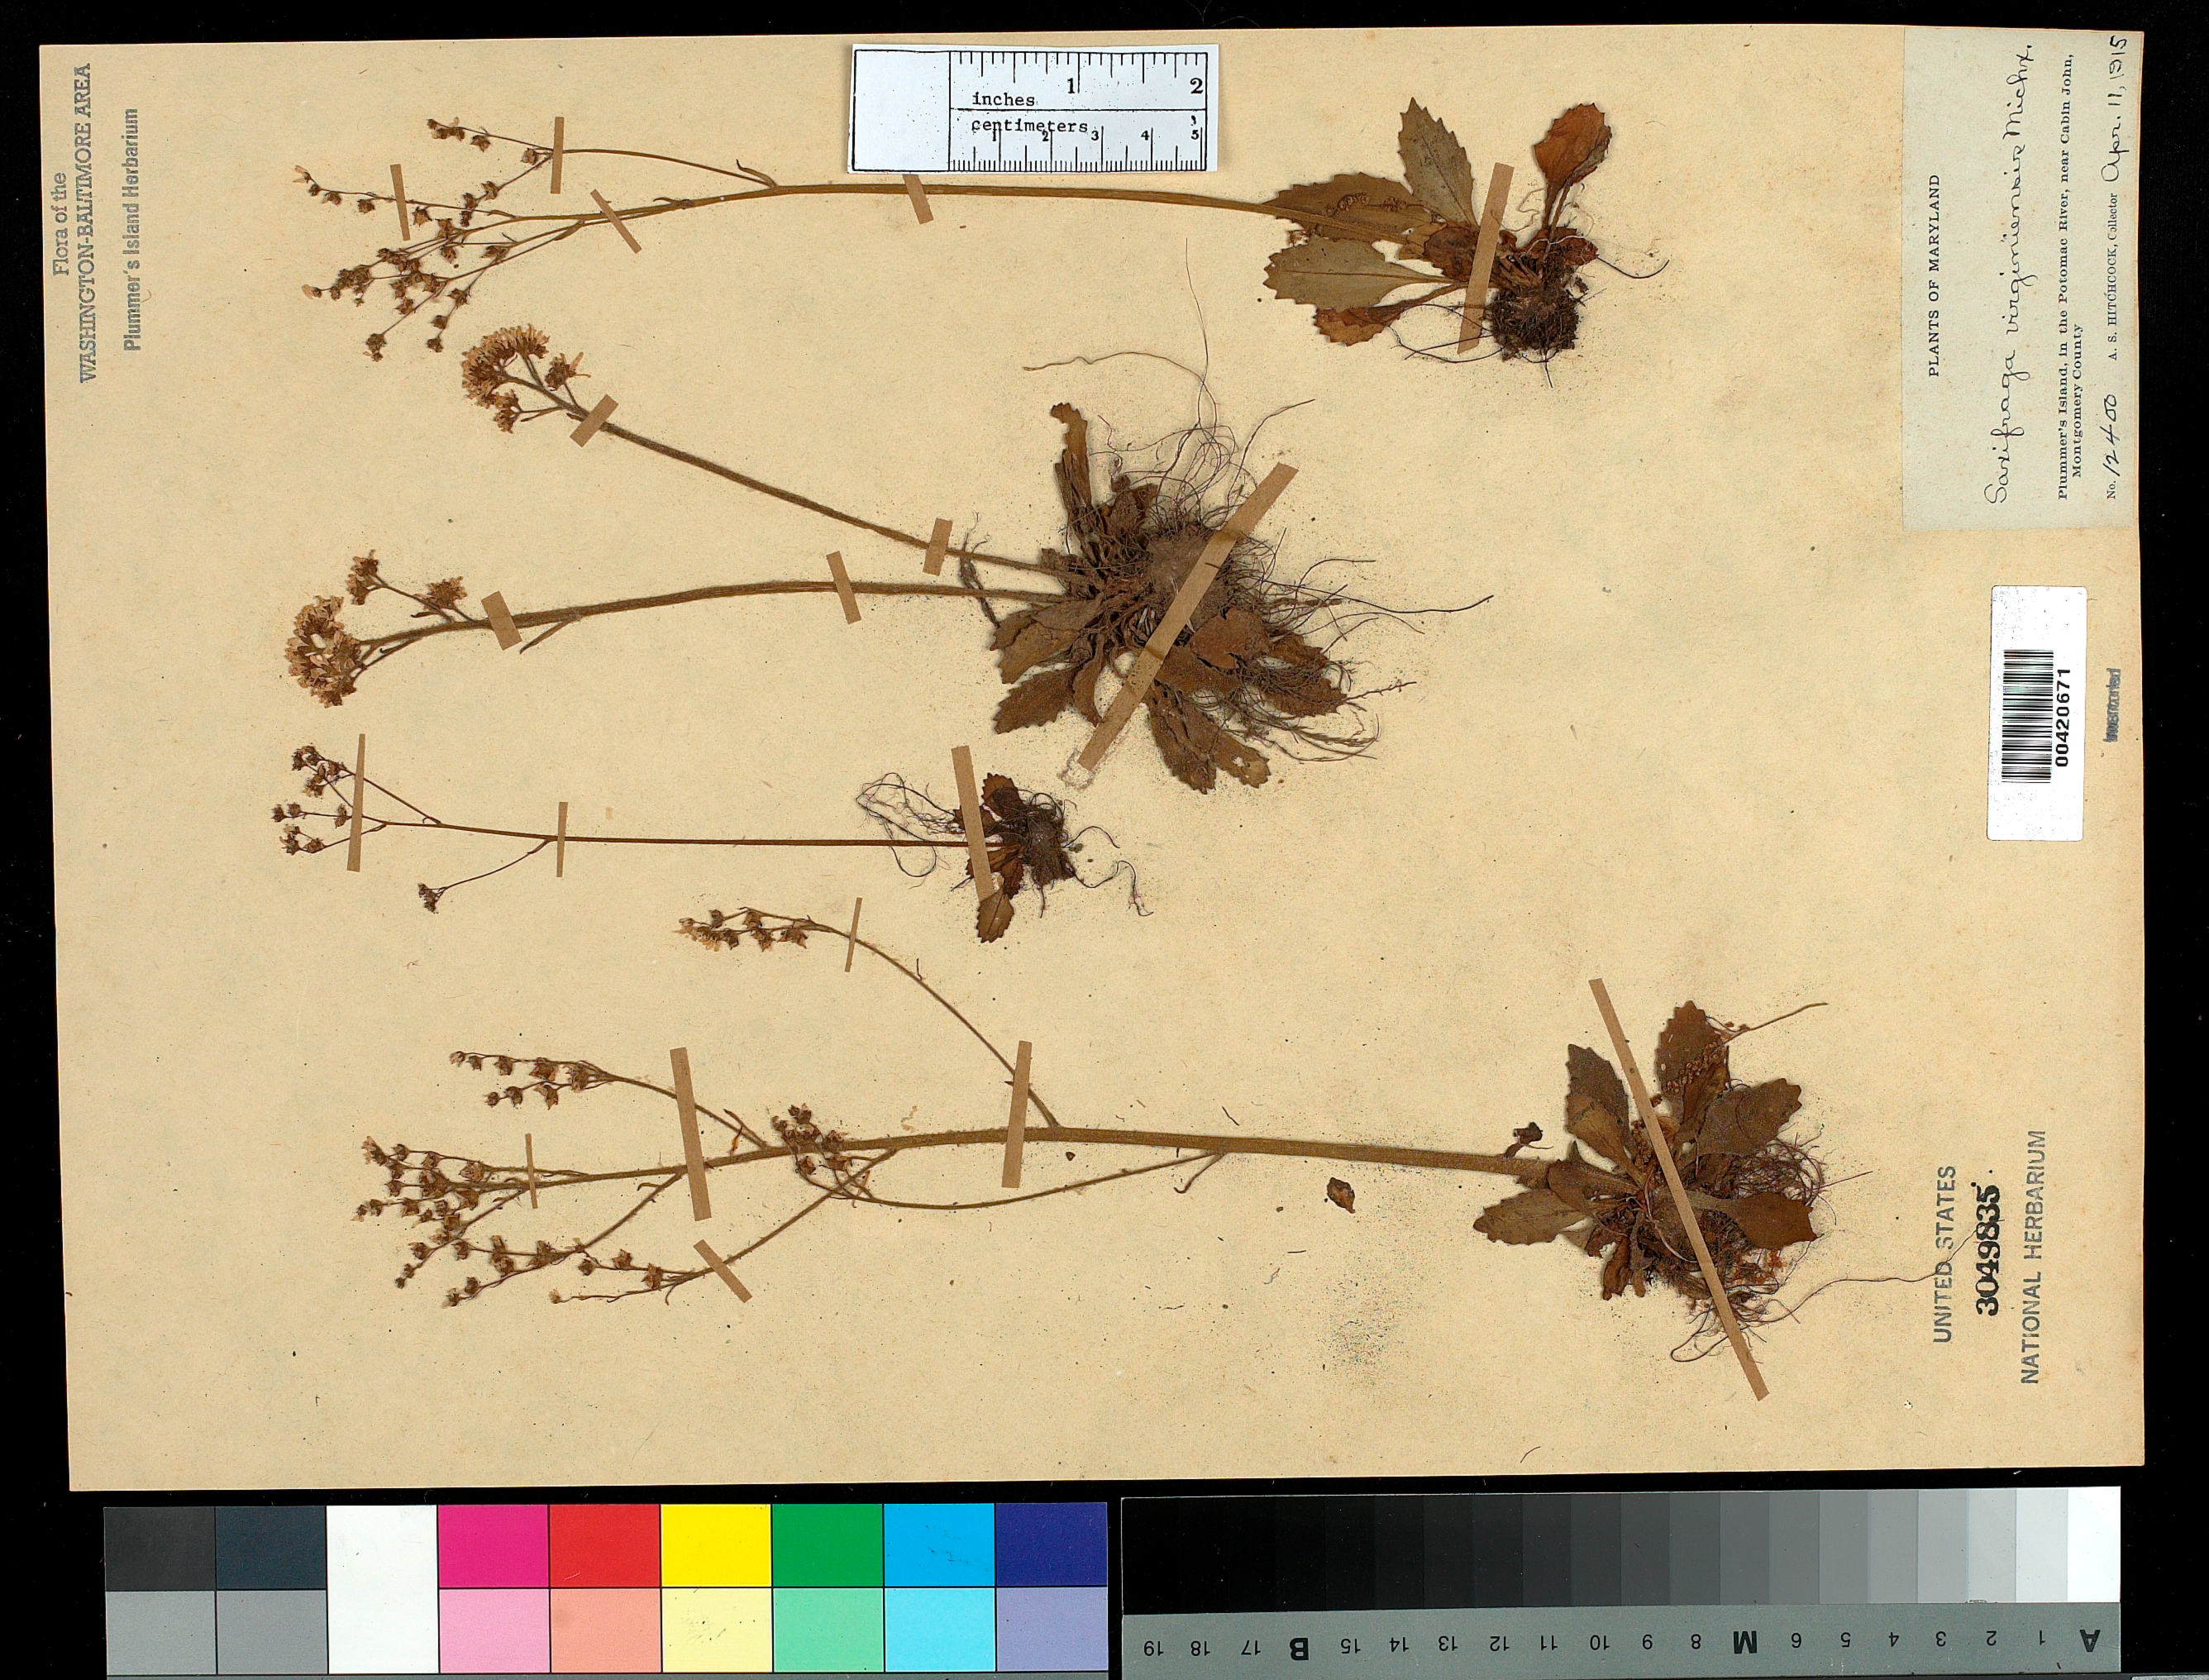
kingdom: Plantae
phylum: Tracheophyta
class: Magnoliopsida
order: Saxifragales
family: Saxifragaceae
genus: Micranthes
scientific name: Micranthes virginiensis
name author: (Michx.) Small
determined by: Strong, Mark T., (BOT), Smithsonian Institution - National Museum of Natural History (UNITED STATES)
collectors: A. S. Hitchcock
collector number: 12400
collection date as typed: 11 Apr 1915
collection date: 1915-04-11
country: United States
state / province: Maryland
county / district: Montgomery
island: Plummers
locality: Plummer's Island C. & O. Canal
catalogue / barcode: US 3049835